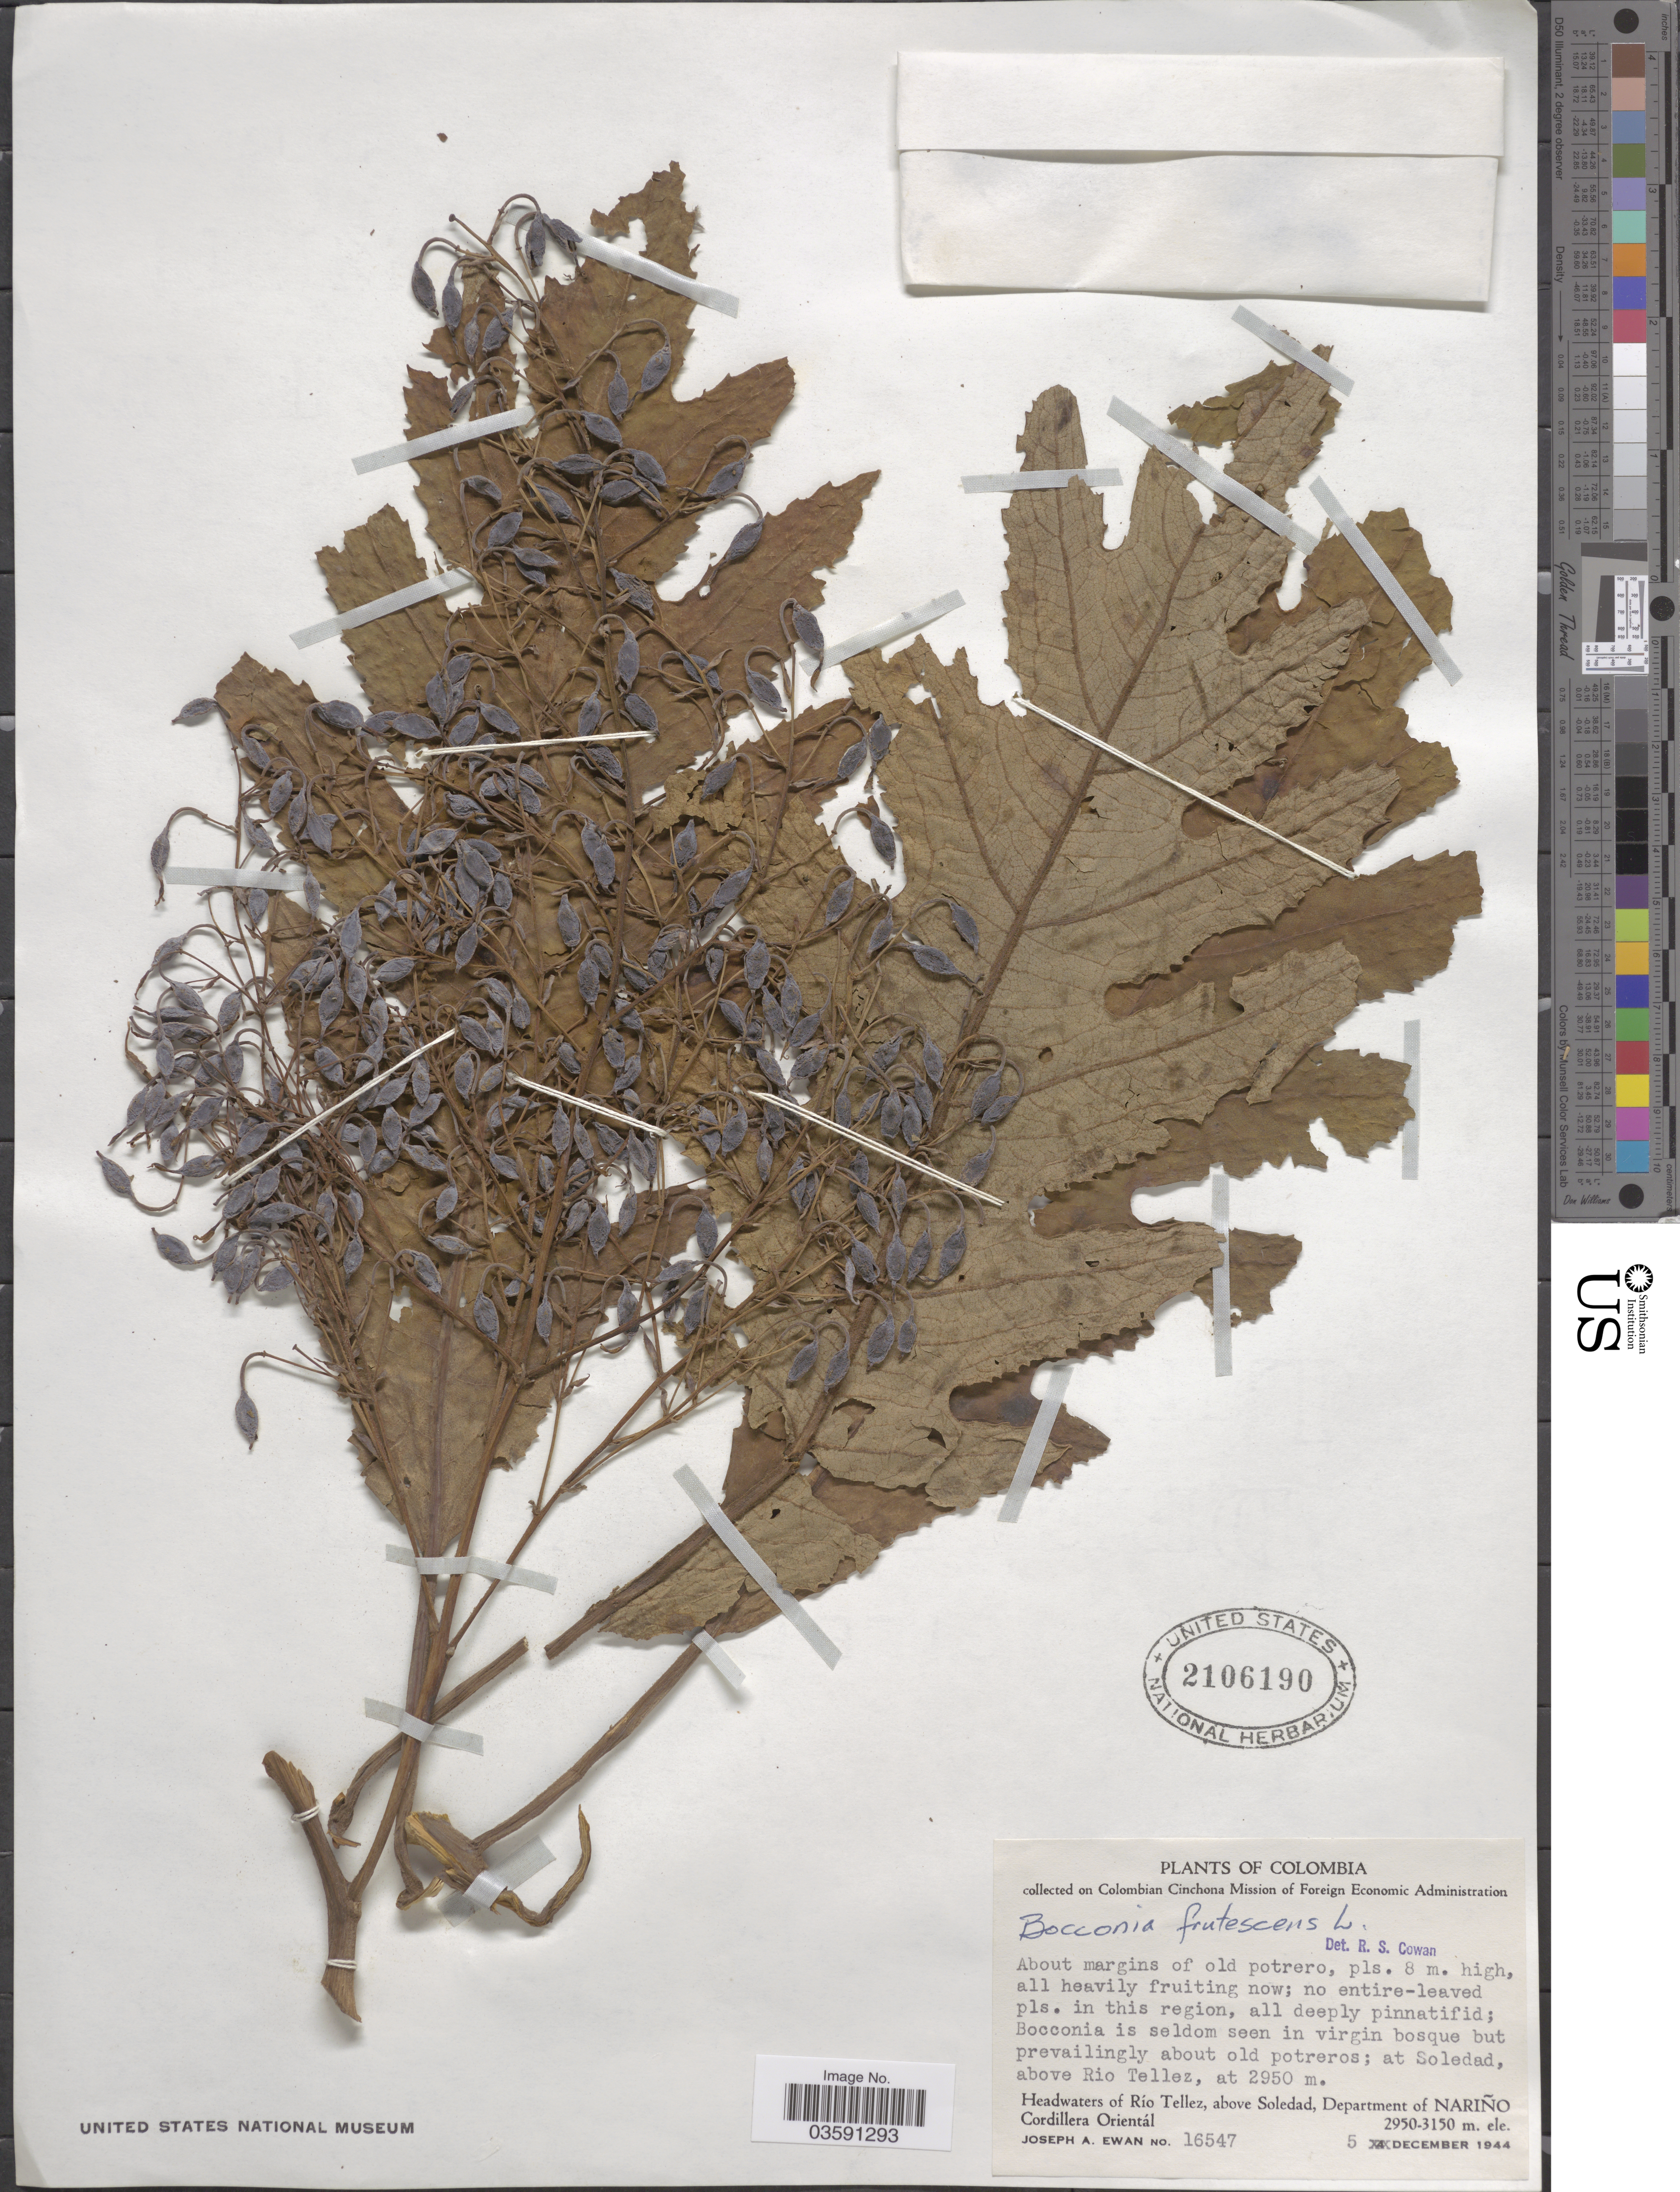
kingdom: Plantae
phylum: Tracheophyta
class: Magnoliopsida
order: Ranunculales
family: Papaveraceae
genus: Bocconia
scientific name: Bocconia integrifolia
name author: Bonpl.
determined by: Strong, Mark T., (BOT), Smithsonian Institution - National Museum of Natural History (UNITED STATES)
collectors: J. A. Ewan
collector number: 16547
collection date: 1944-12-05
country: Colombia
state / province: Nariño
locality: Soledad, above Rio Tellez. Headwaters of Río Tellez, above Soledad, Department of Nariño. Cordillera Orientál.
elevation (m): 2950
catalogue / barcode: US 2106190